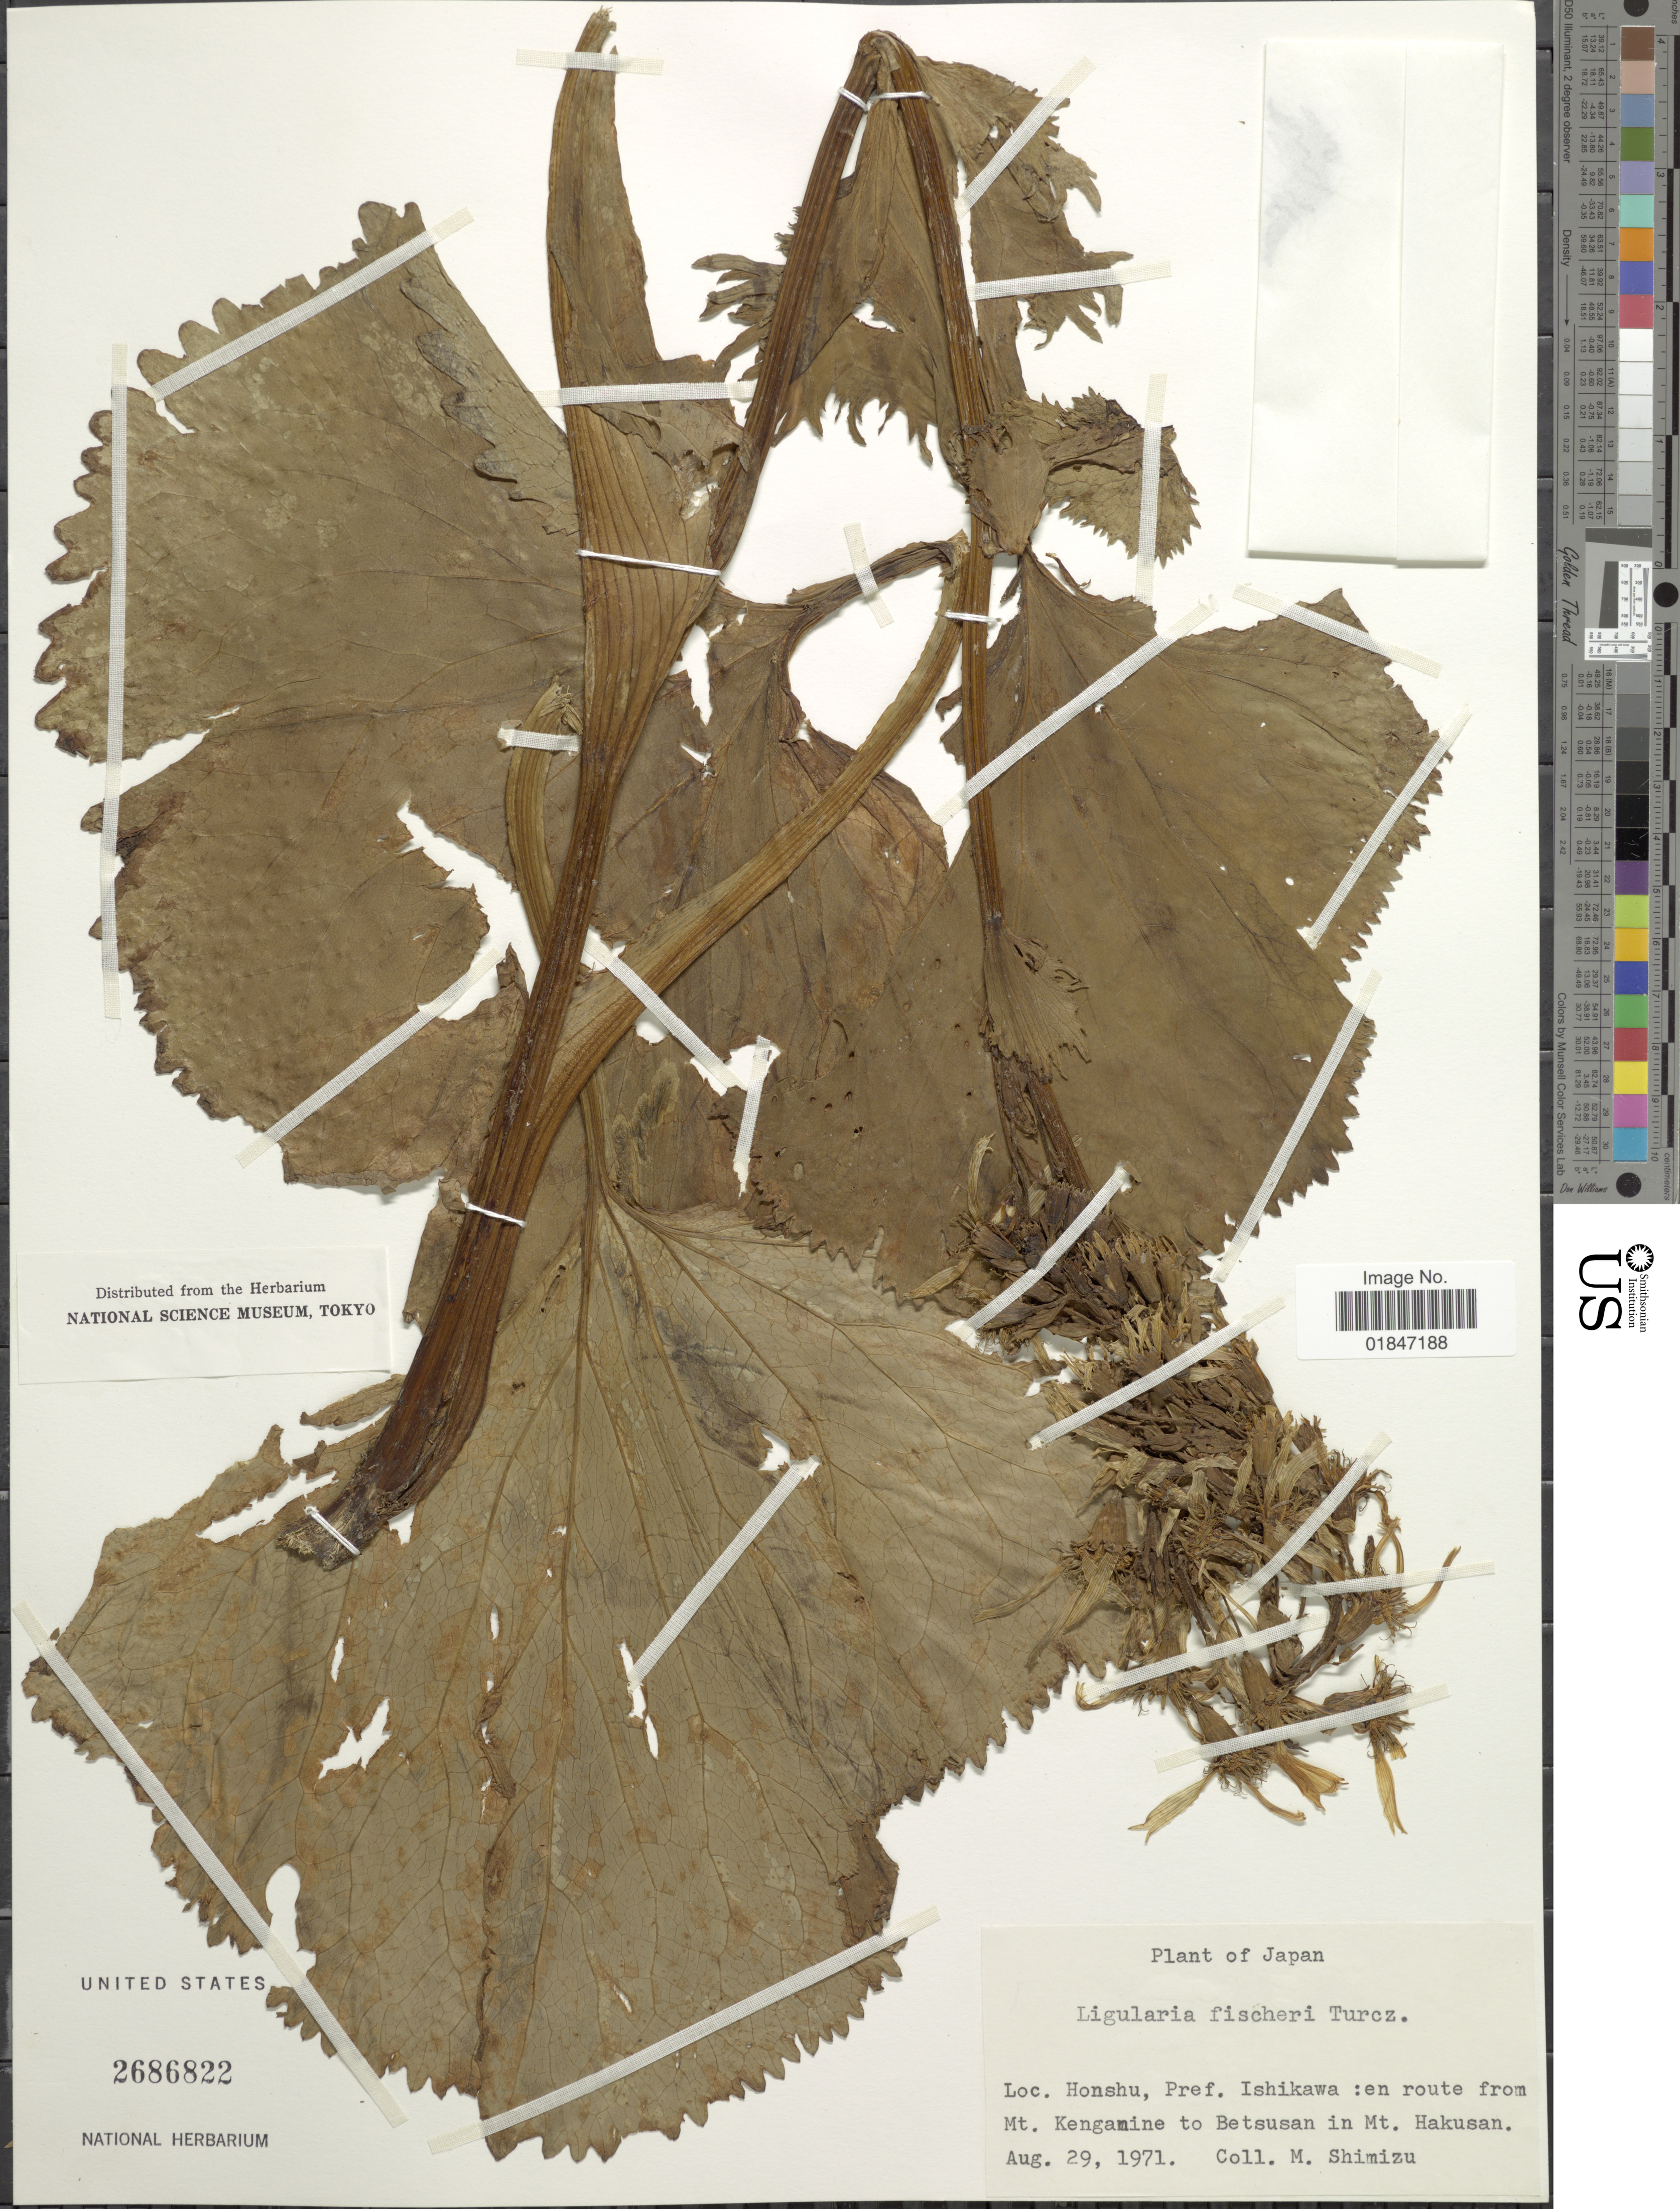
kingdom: Plantae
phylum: Tracheophyta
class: Magnoliopsida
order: Asterales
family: Asteraceae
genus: Ligularia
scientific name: Ligularia fischeri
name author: (Ledeb.) Turcz.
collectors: M. Shimizu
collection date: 1971-08-29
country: Japan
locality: Mt. Kengamine to Betsusan in Mt. Hakusan.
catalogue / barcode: US 2686822